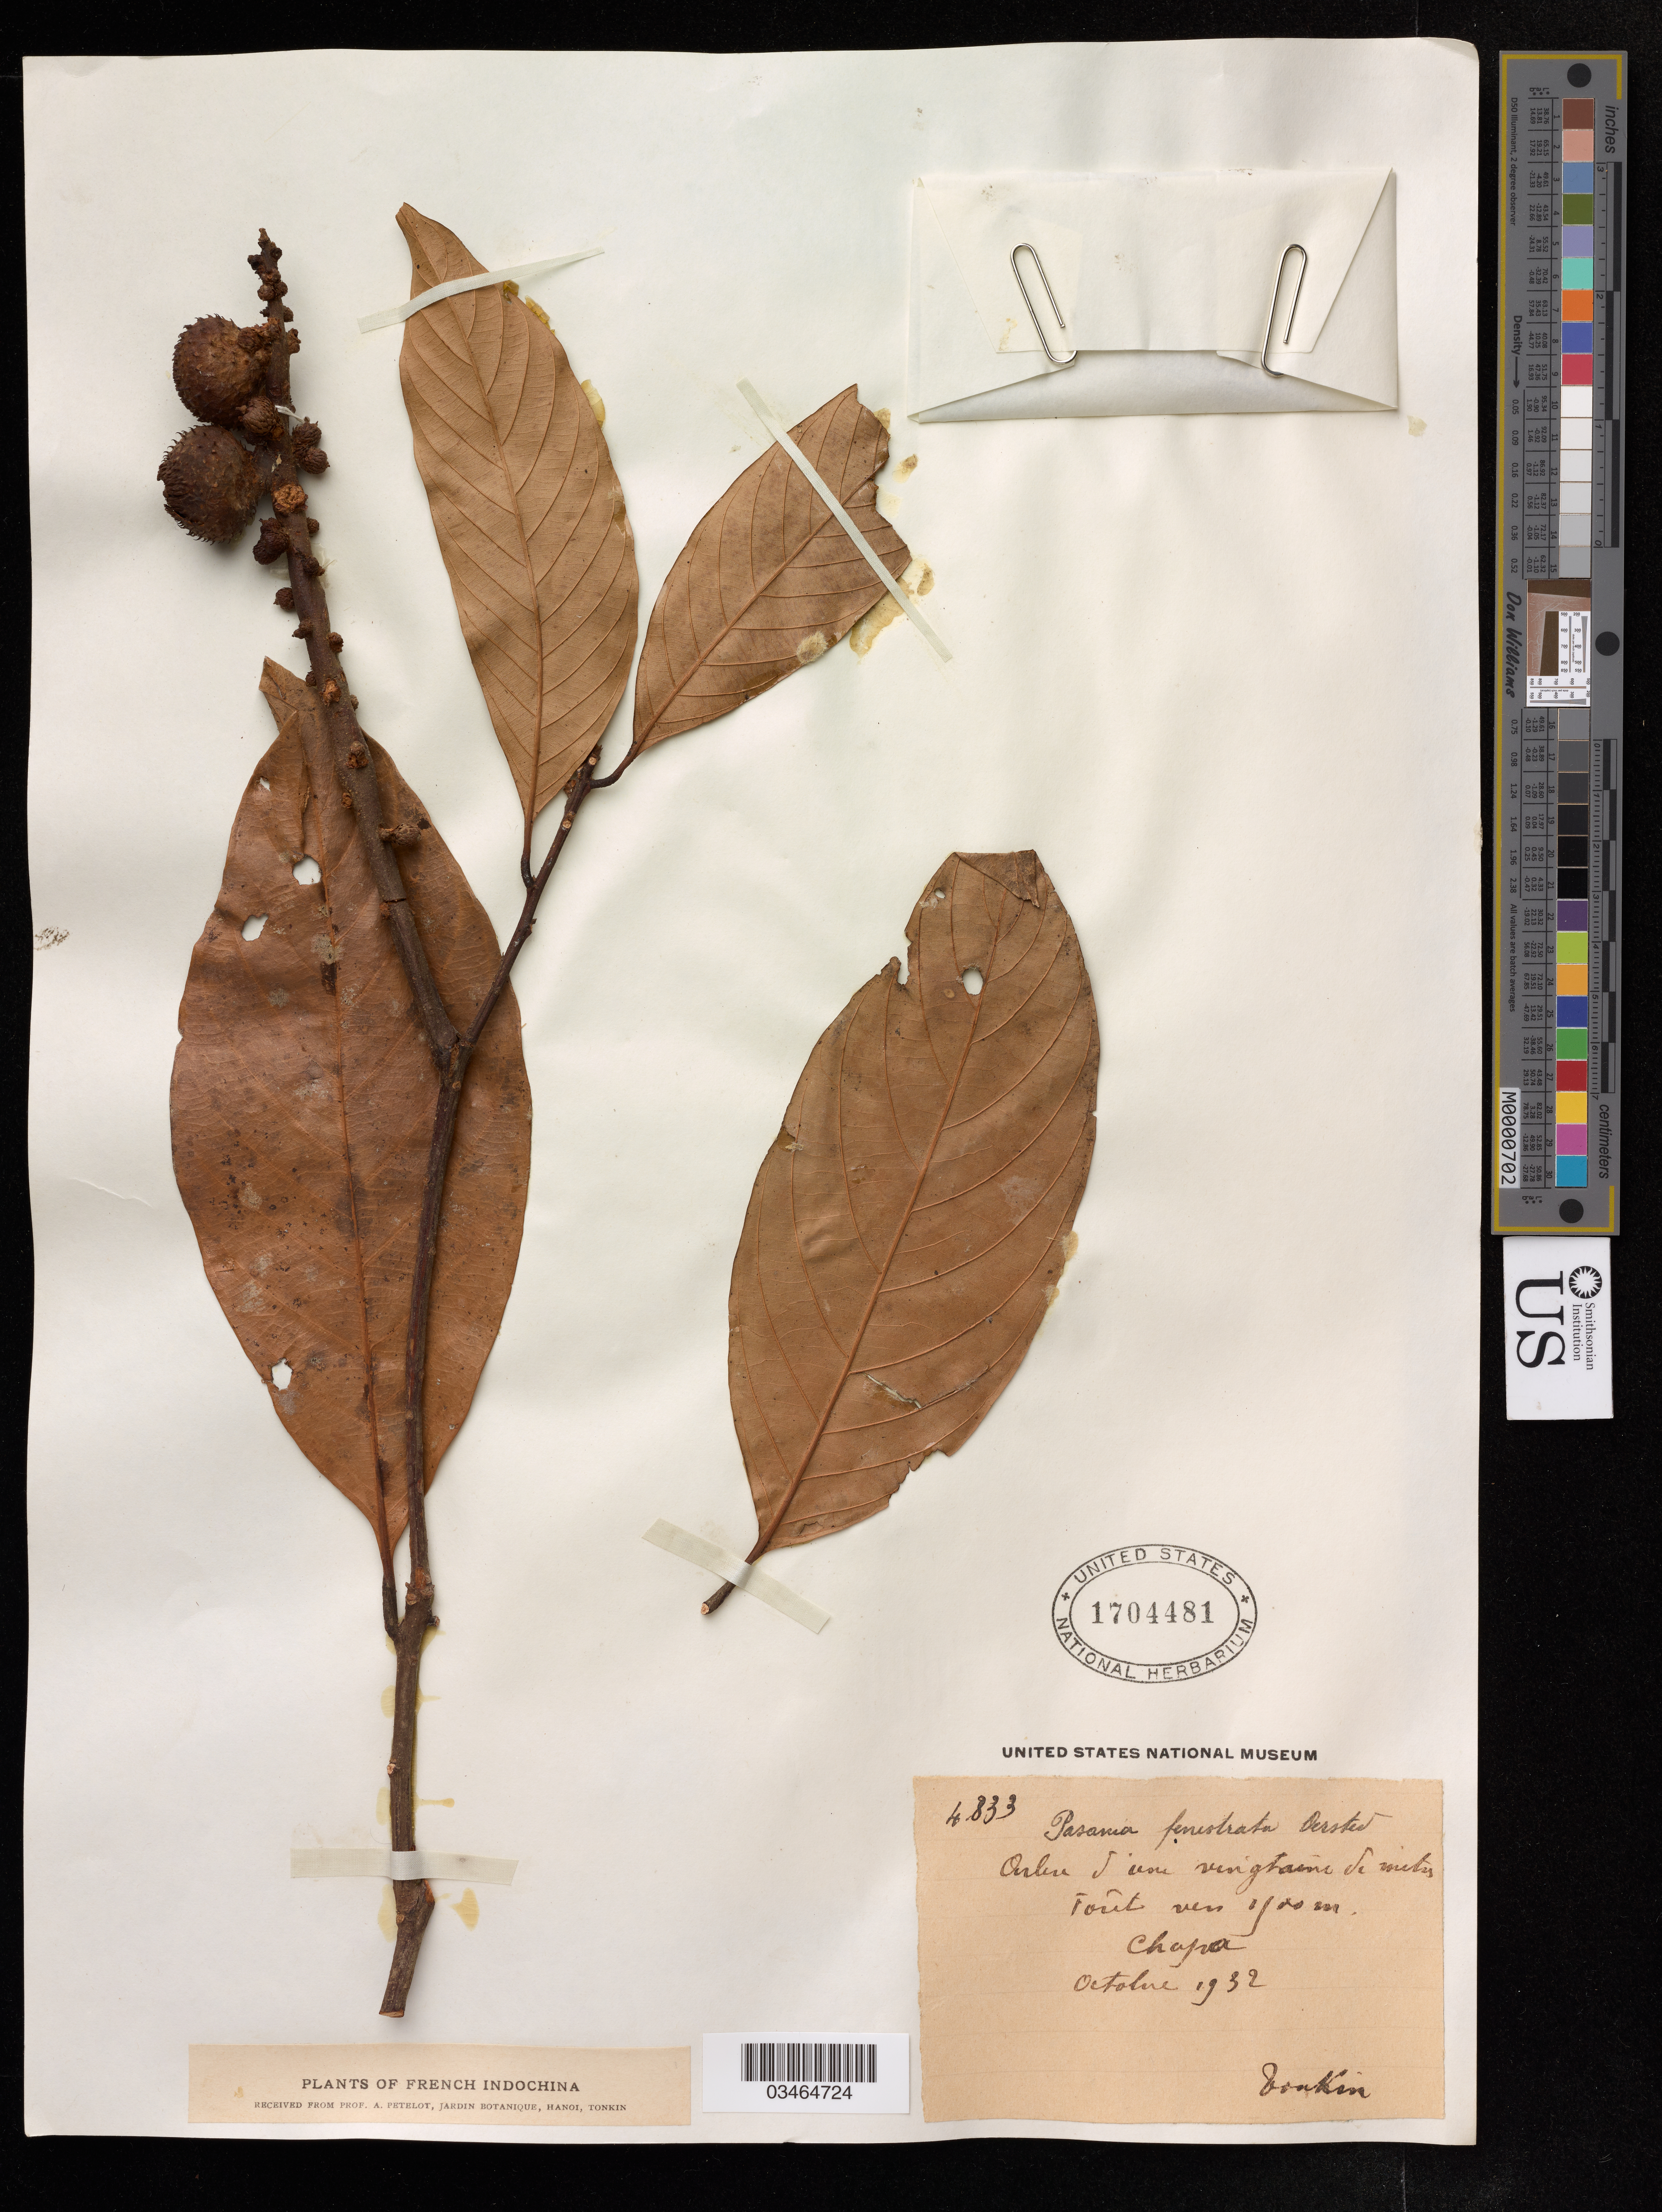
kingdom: Plantae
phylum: Tracheophyta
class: Magnoliopsida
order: Fagales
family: Fagaceae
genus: Pasania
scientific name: Pasania fenestrata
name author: (Roxb.) Oerst.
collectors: Vonkin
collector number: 4833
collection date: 1932-10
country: Indonesia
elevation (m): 1700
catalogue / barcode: US 1704481